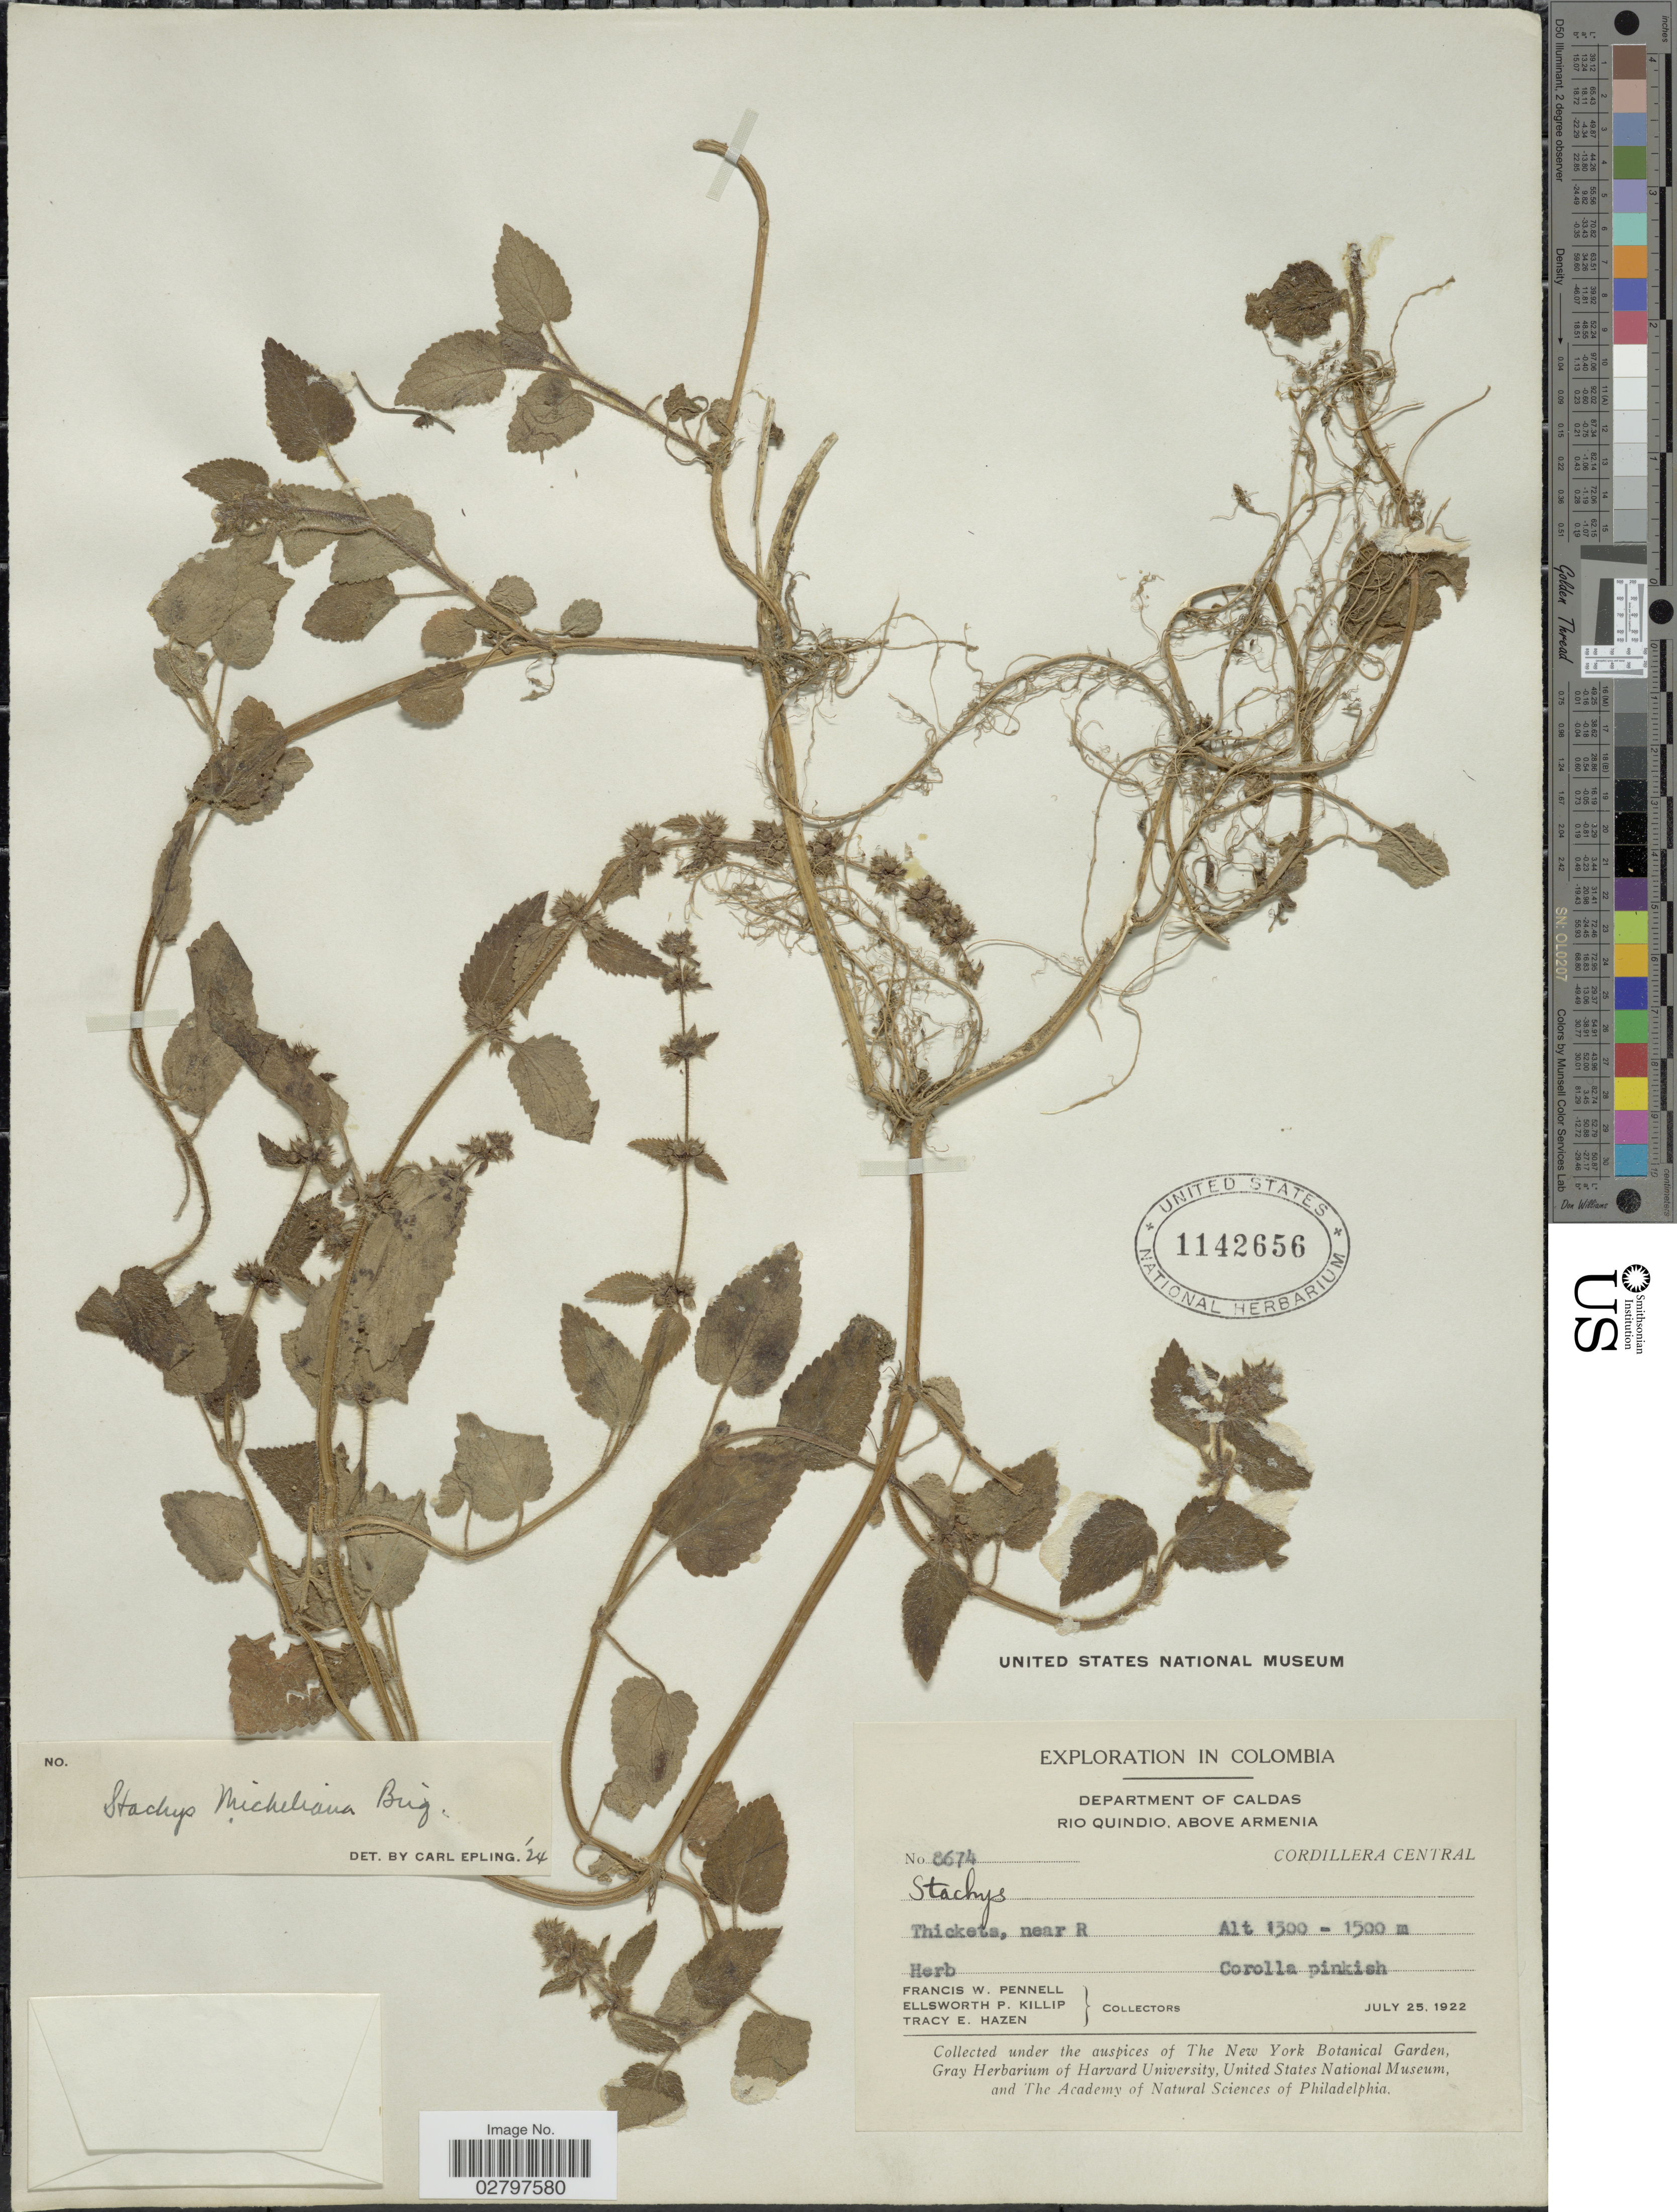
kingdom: Plantae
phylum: Tracheophyta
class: Magnoliopsida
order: Lamiales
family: Lamiaceae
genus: Stachys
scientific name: Stachys micheliana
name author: Briq. ex Micheli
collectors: F. W. Pennell, E. P. Killip & T. E. Hazen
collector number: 8674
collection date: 1922-07-25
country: Colombia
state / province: Caldas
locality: Department of Caldas, Rio Quindio, above Armenia, Cordillera Central, near R.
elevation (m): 1300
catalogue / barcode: US 1142656